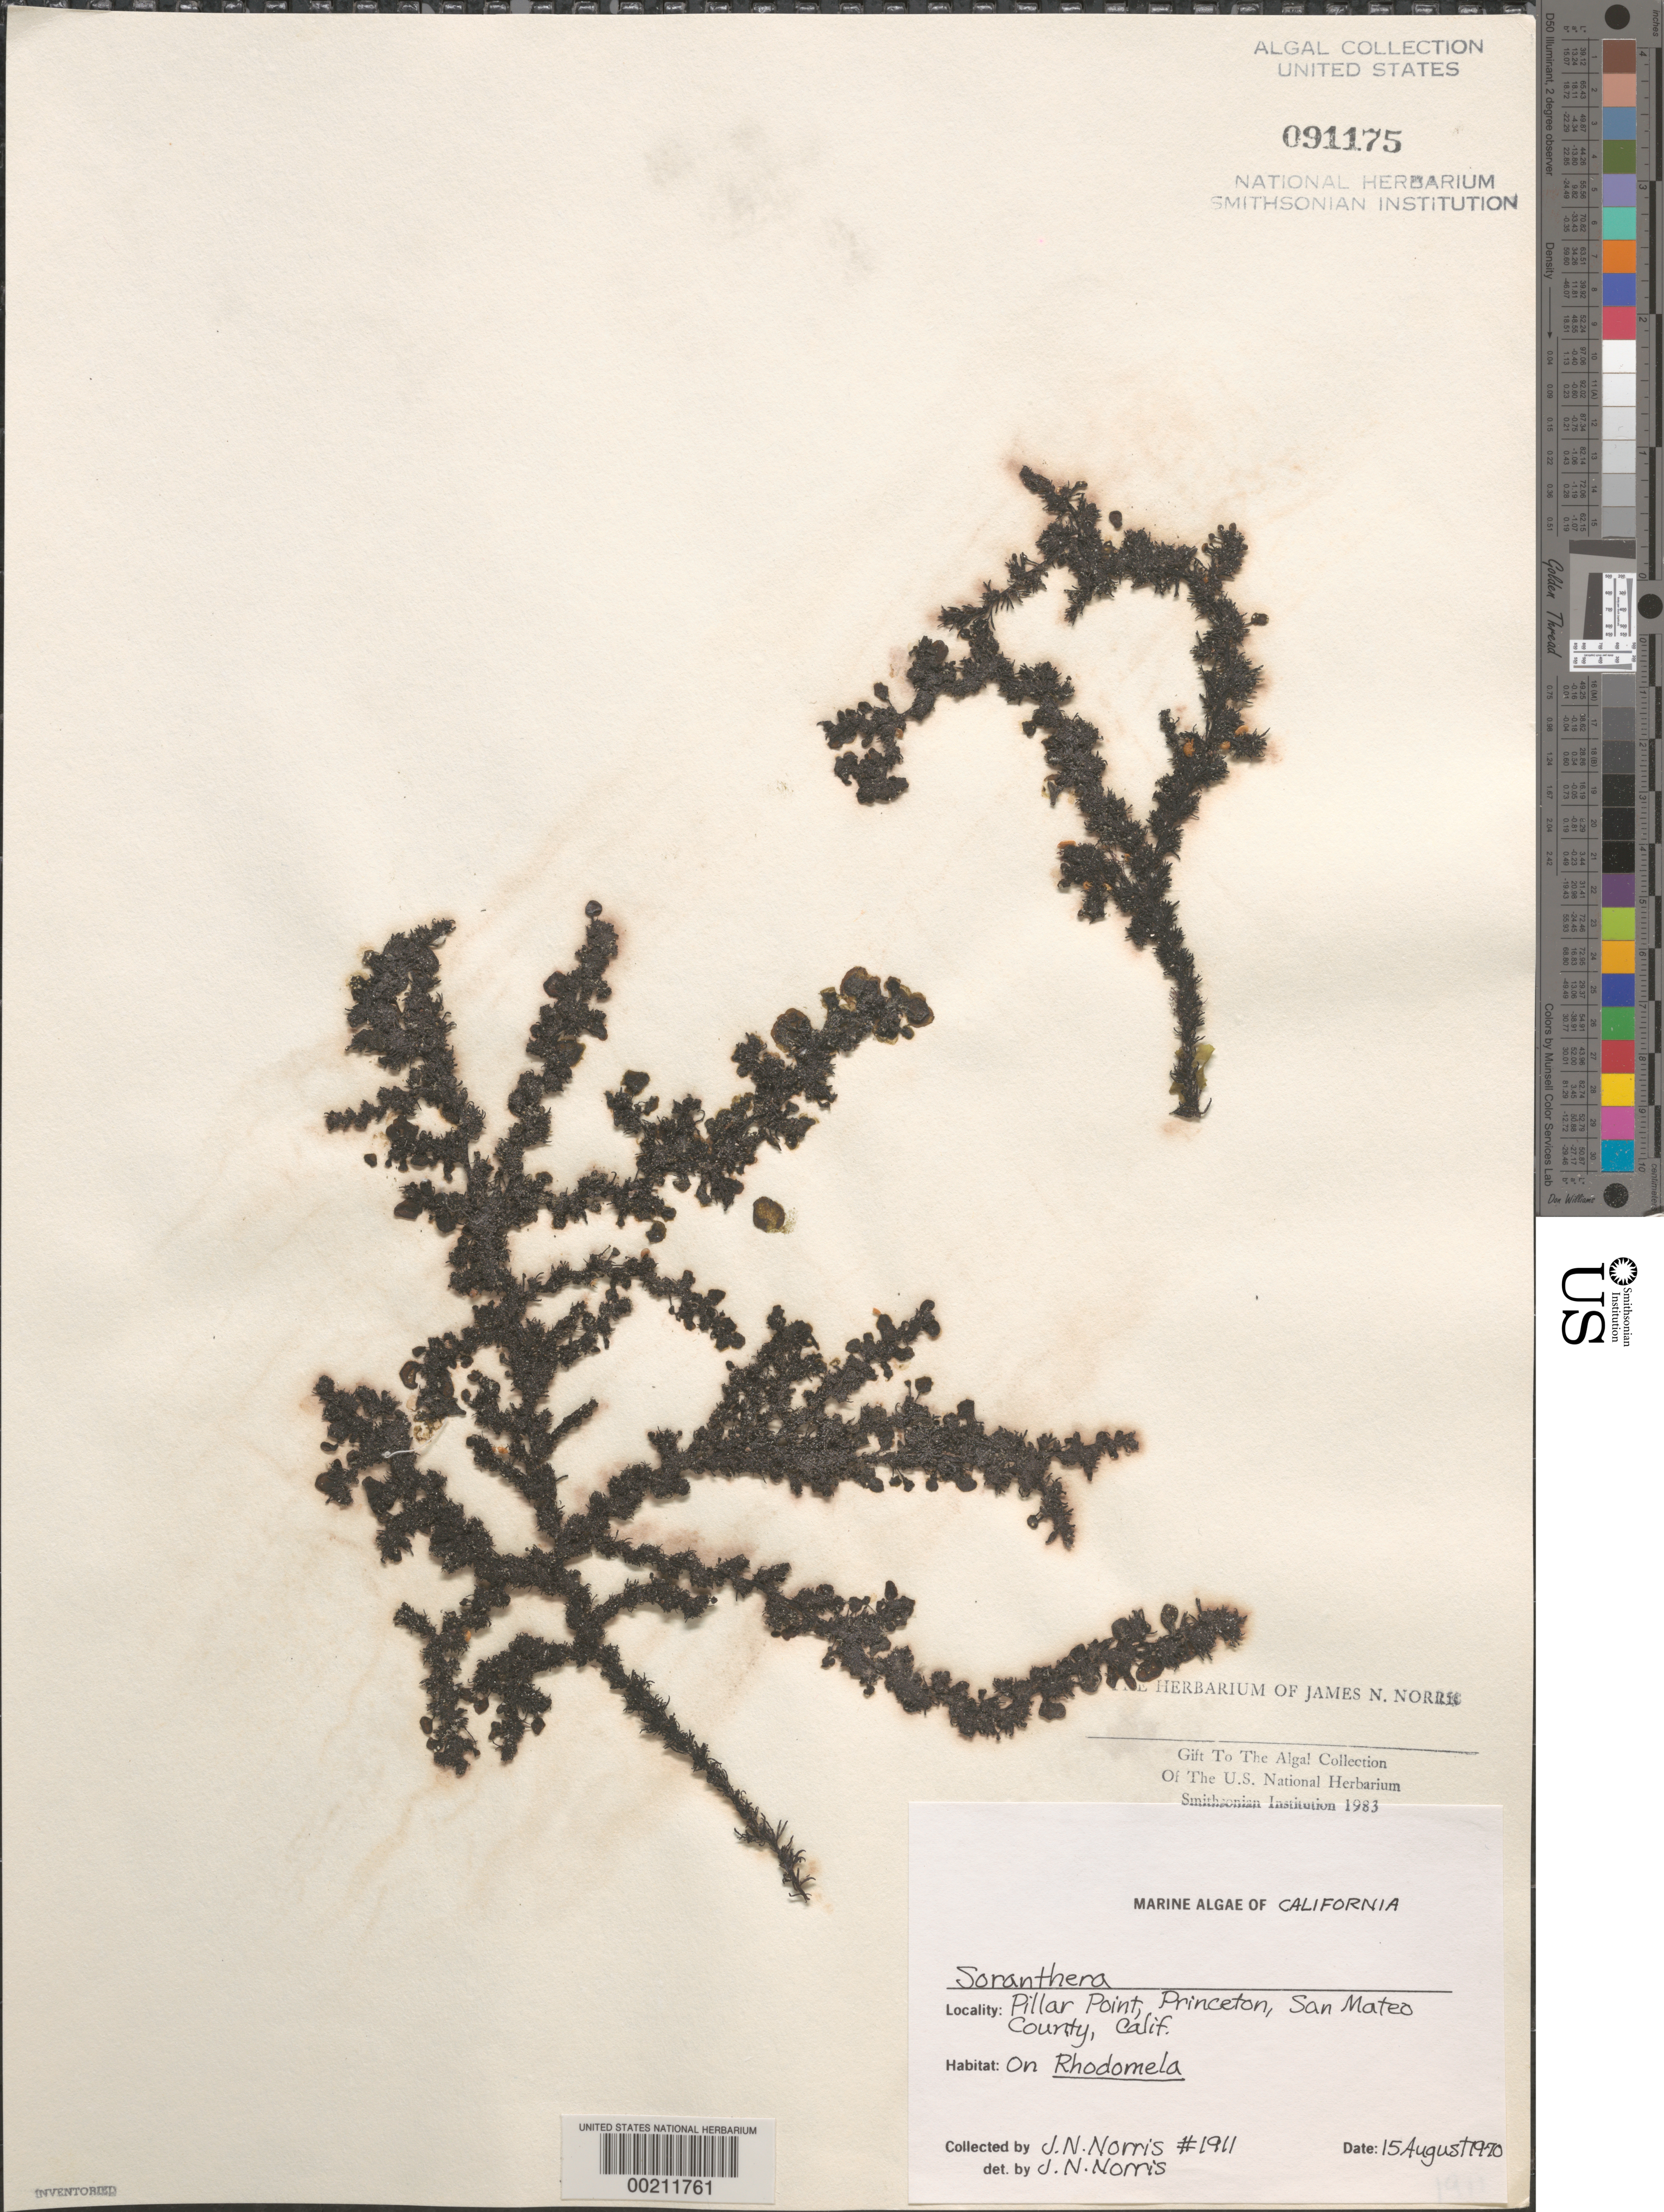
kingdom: Chromista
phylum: Ochrophyta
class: Phaeophyceae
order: Dictyosiphonales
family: Punctariaceae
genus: Soranthera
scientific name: Soranthera sp.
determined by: Norris, James N.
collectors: J. N. Norris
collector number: JN-1911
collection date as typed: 15 Aug 1970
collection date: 1970-08-15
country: United States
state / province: California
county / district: San Mateo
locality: Pillar Point, Princeton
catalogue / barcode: US 91175